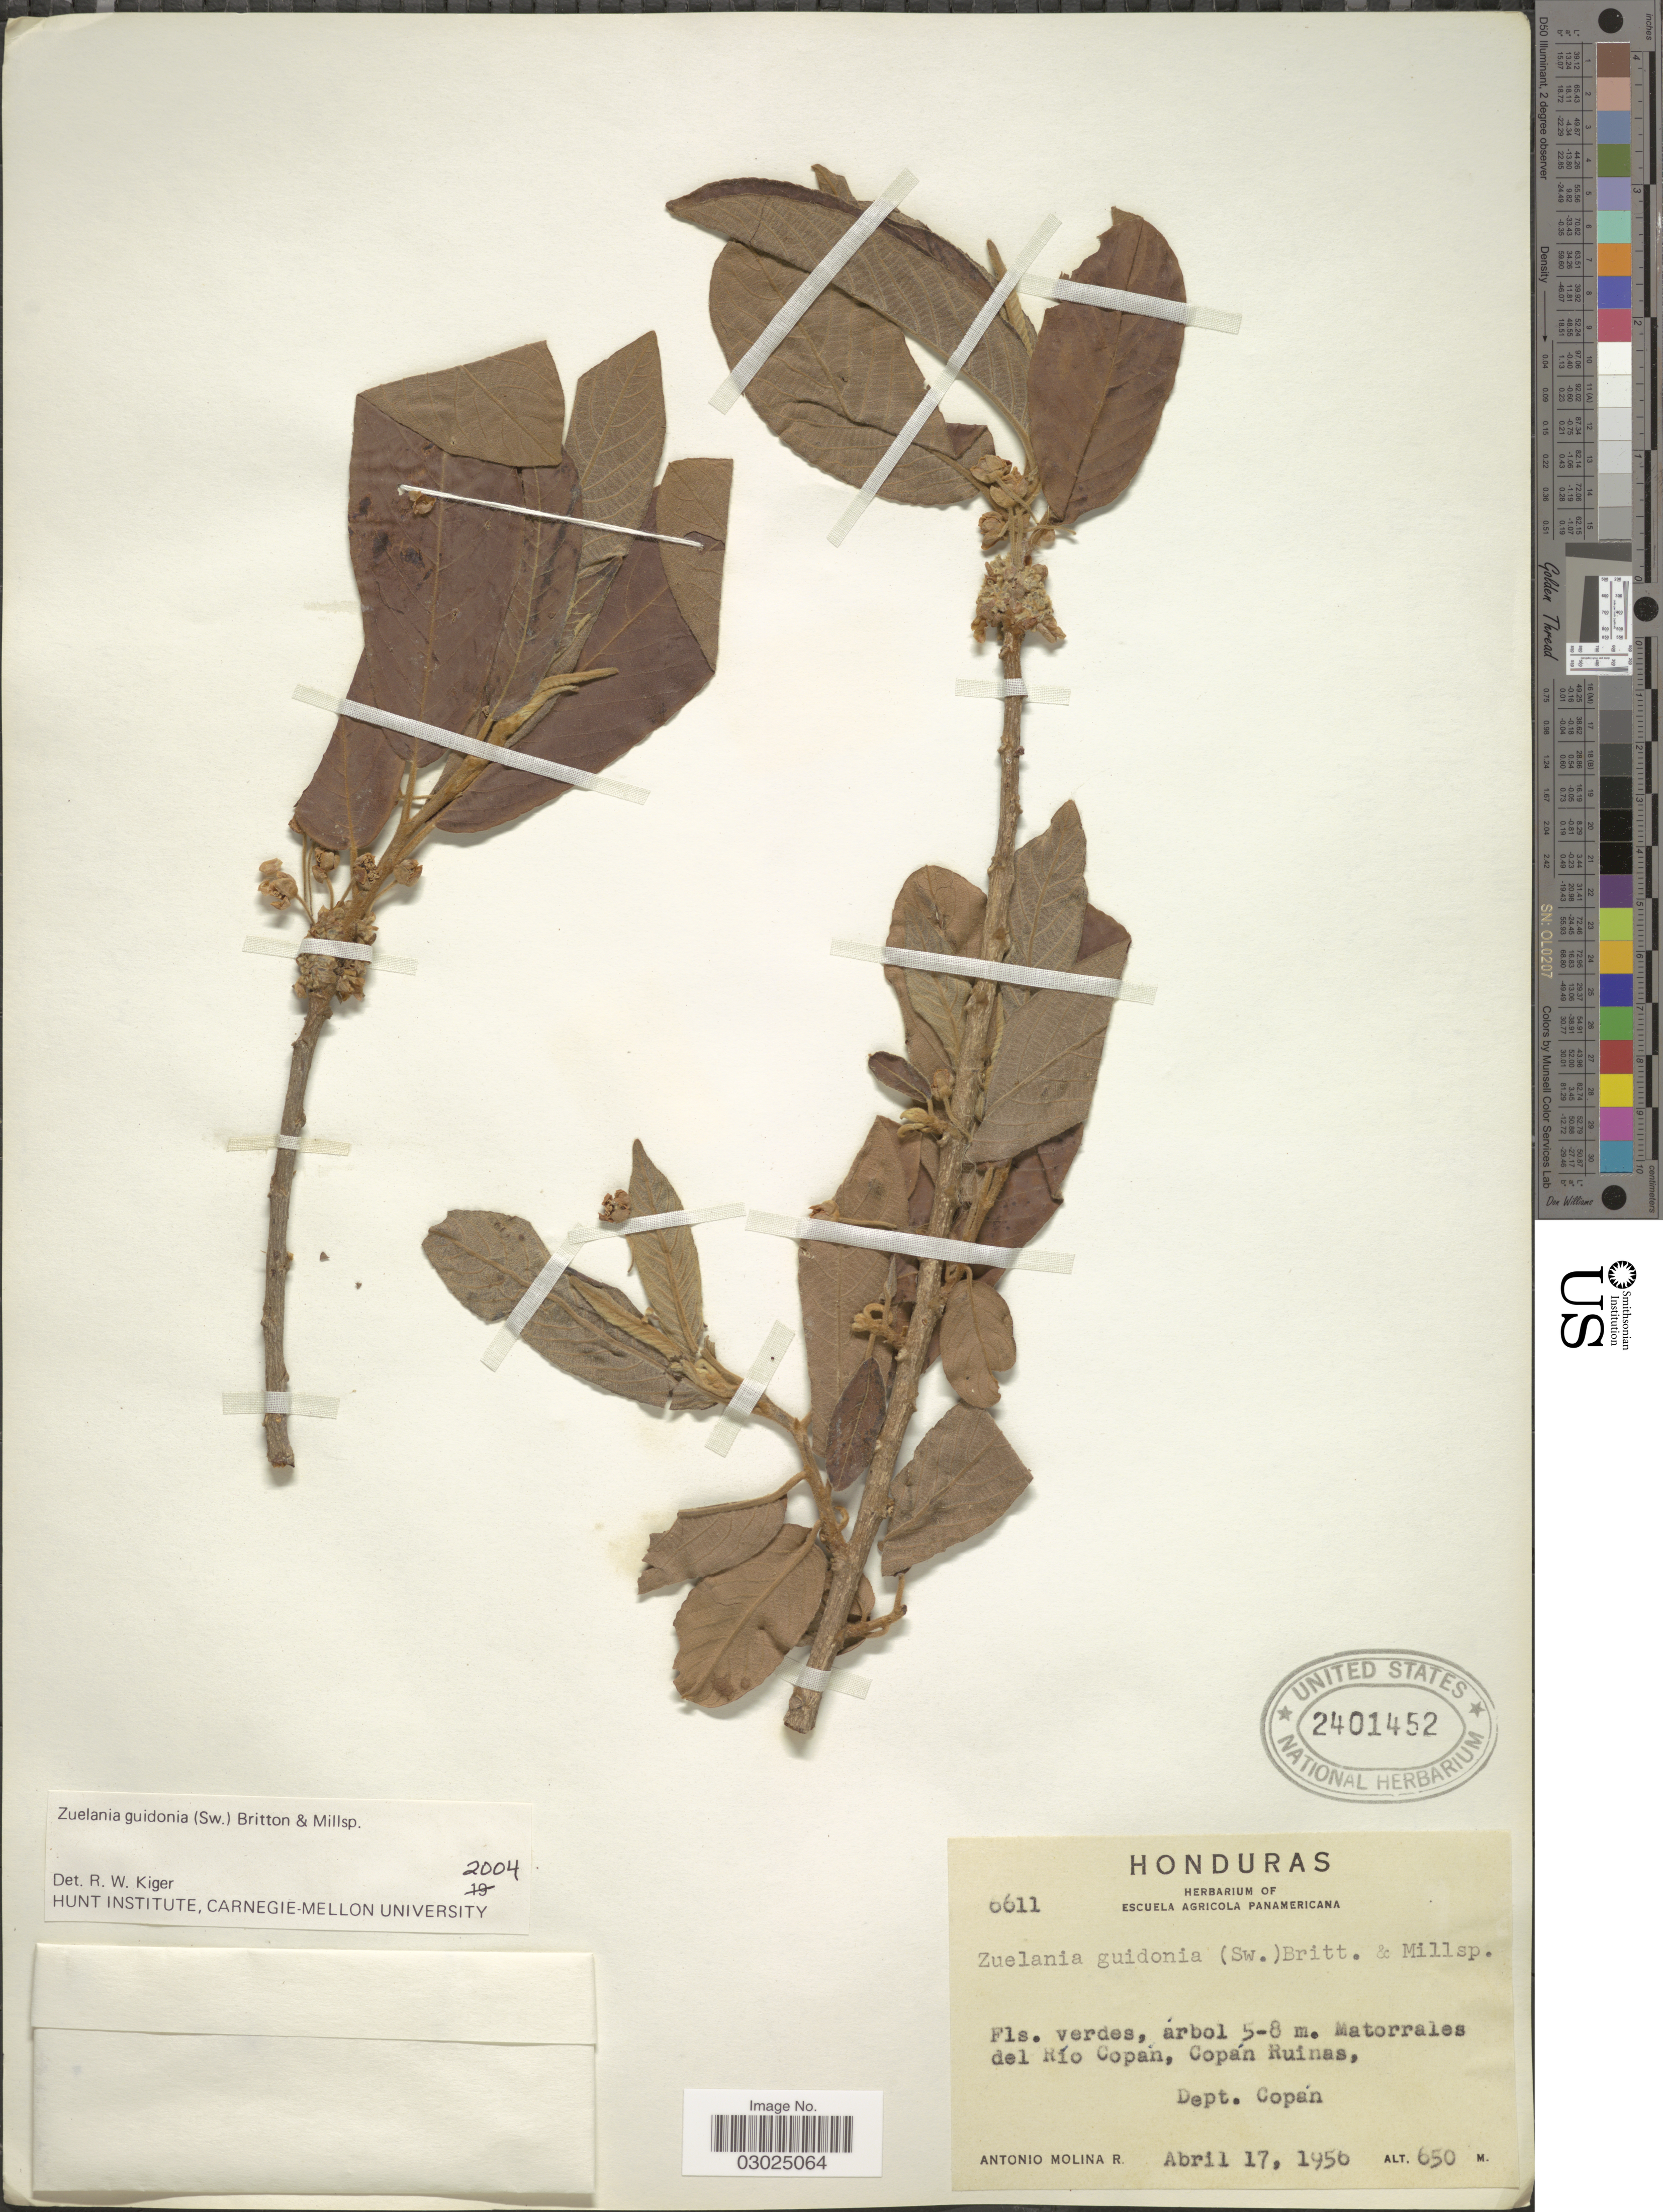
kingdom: Plantae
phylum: Tracheophyta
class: Magnoliopsida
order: Malpighiales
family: Salicaceae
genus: Casearia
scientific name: Casearia laetioides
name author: (A. Rich.) Warb.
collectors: A. Molina R.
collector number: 6611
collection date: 1956-04-17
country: Honduras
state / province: Copán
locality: Matorrales del Río Copán, Copán Ruinas, Dept. Copán.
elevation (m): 650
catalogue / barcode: US 2401452